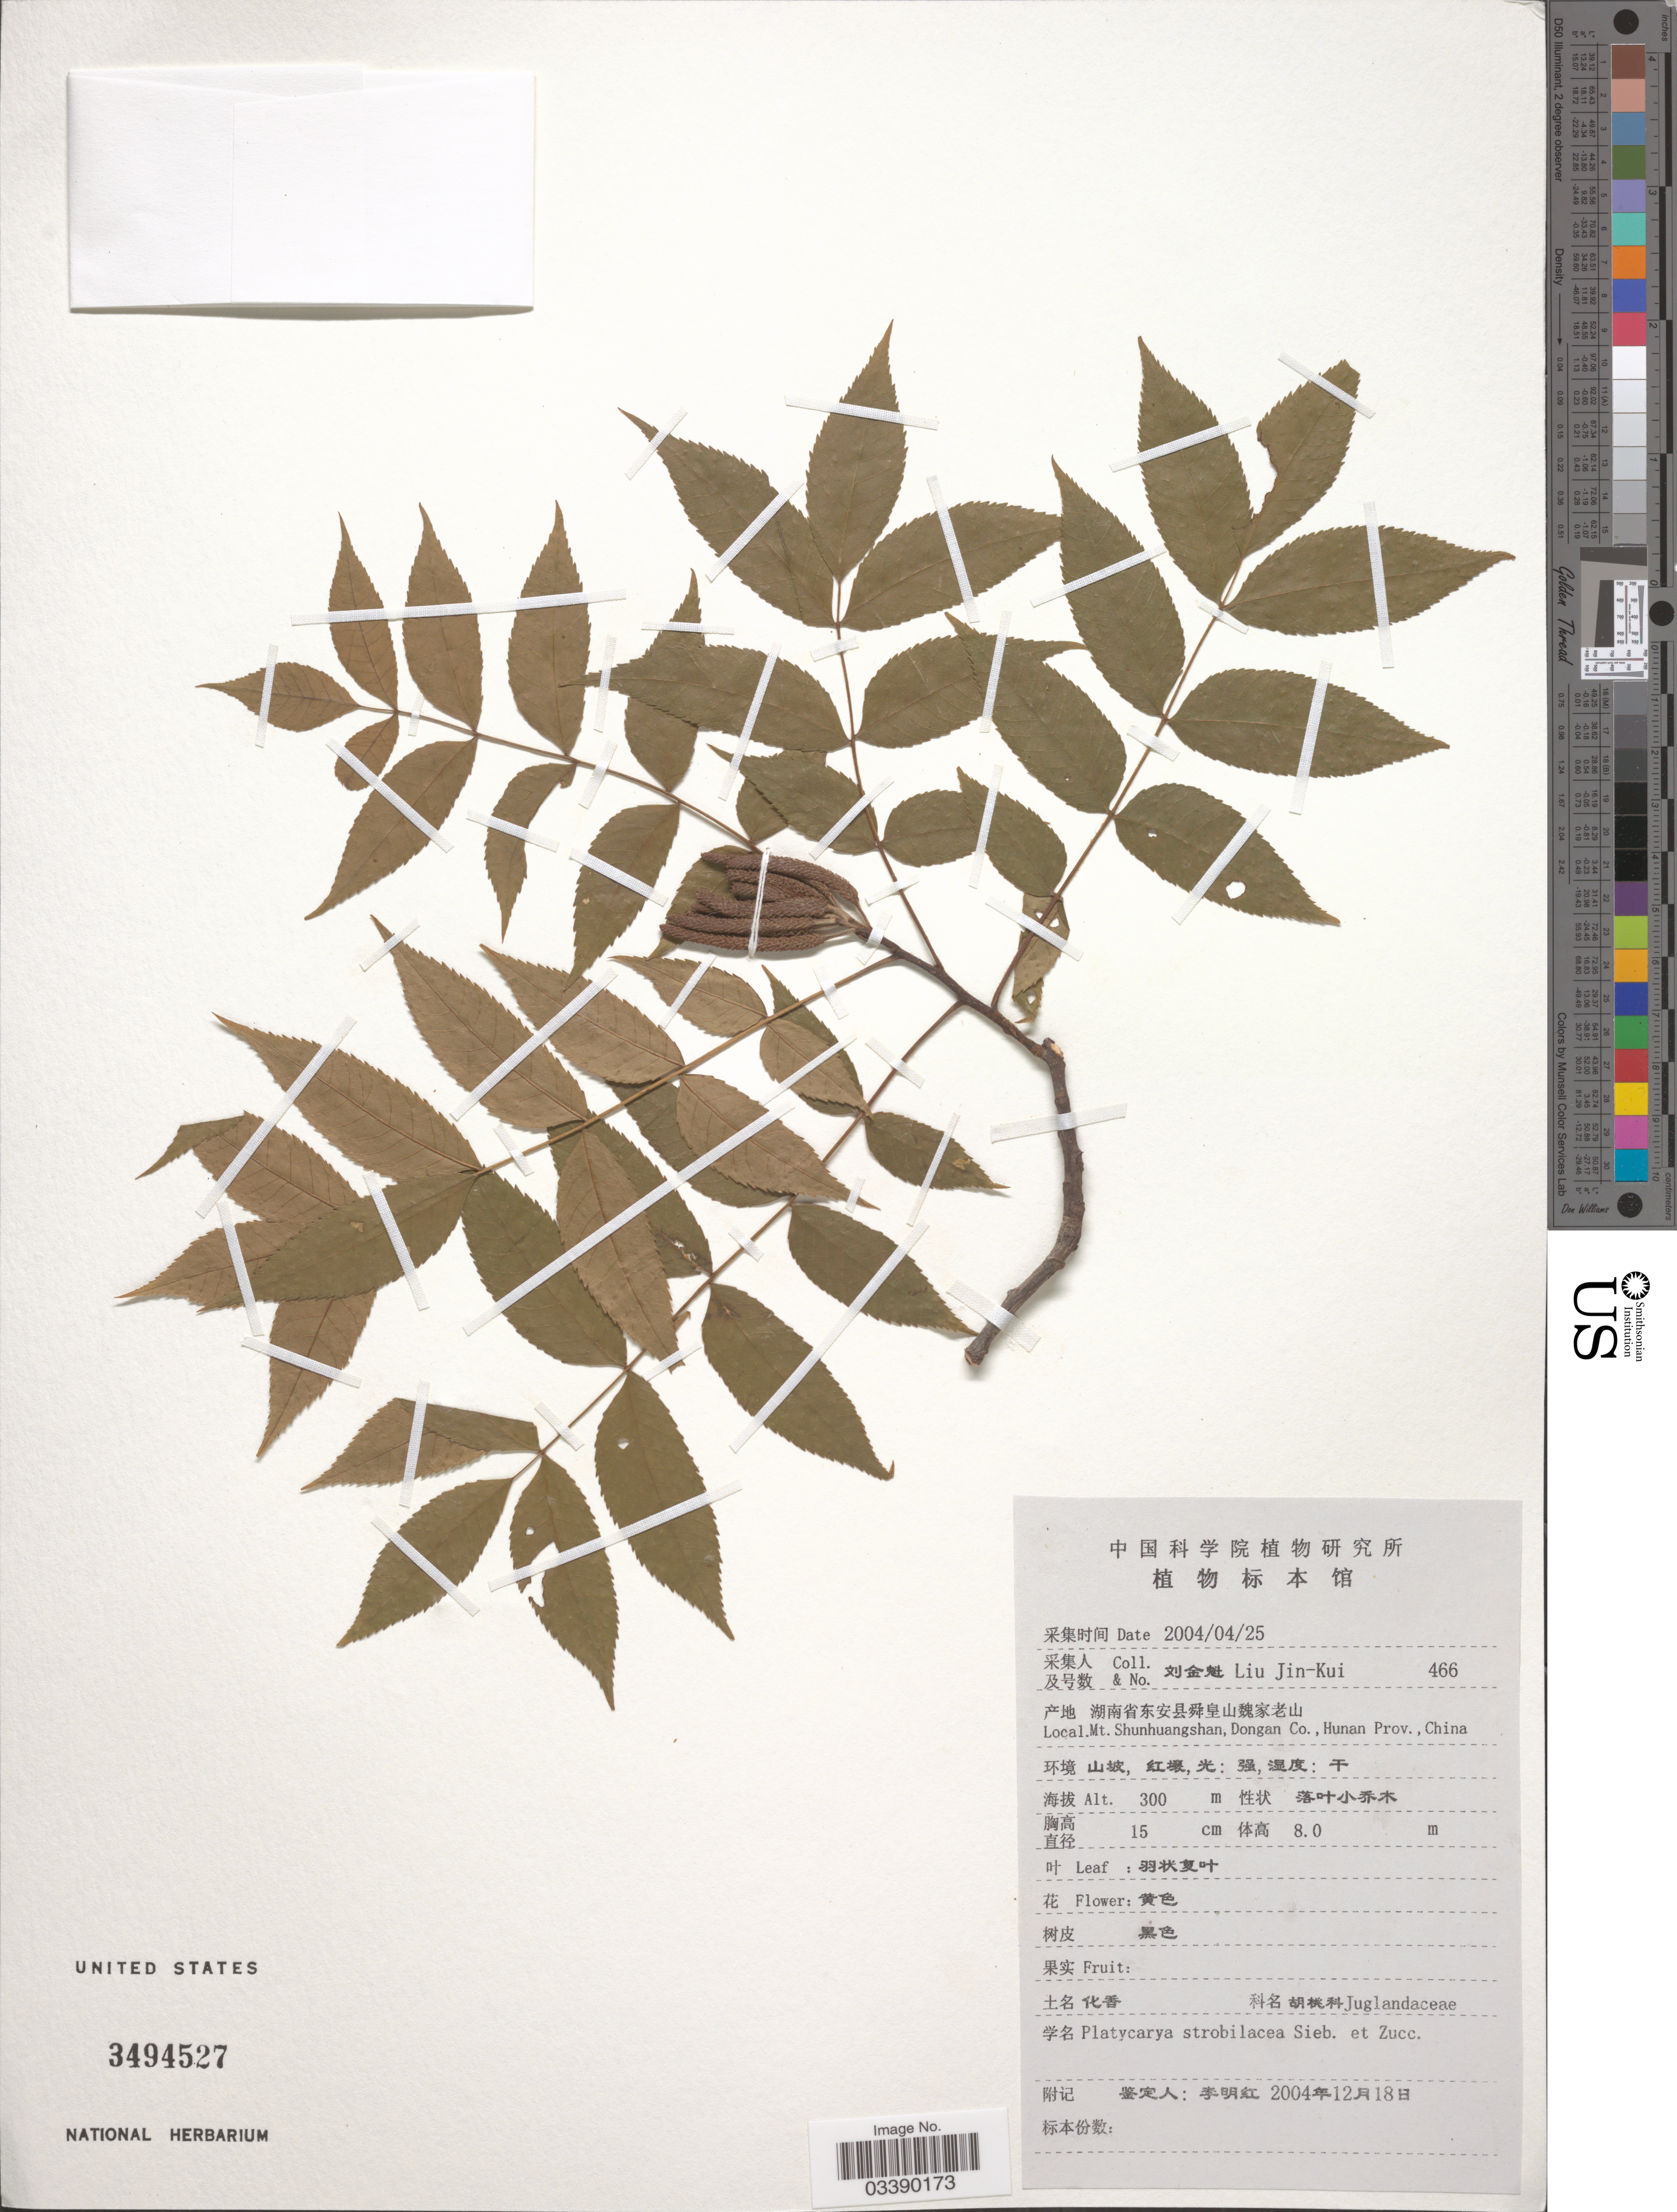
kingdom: Plantae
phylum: Tracheophyta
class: Magnoliopsida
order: Fagales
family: Juglandaceae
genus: Platycarya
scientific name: Platycarya strobilacea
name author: Siebold & Zucc.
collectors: Liu Jin-Kui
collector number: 466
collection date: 2004-04-25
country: China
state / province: Hunan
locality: Mt. Shunhuangshan, Dongan Co.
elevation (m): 300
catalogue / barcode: US 3494527